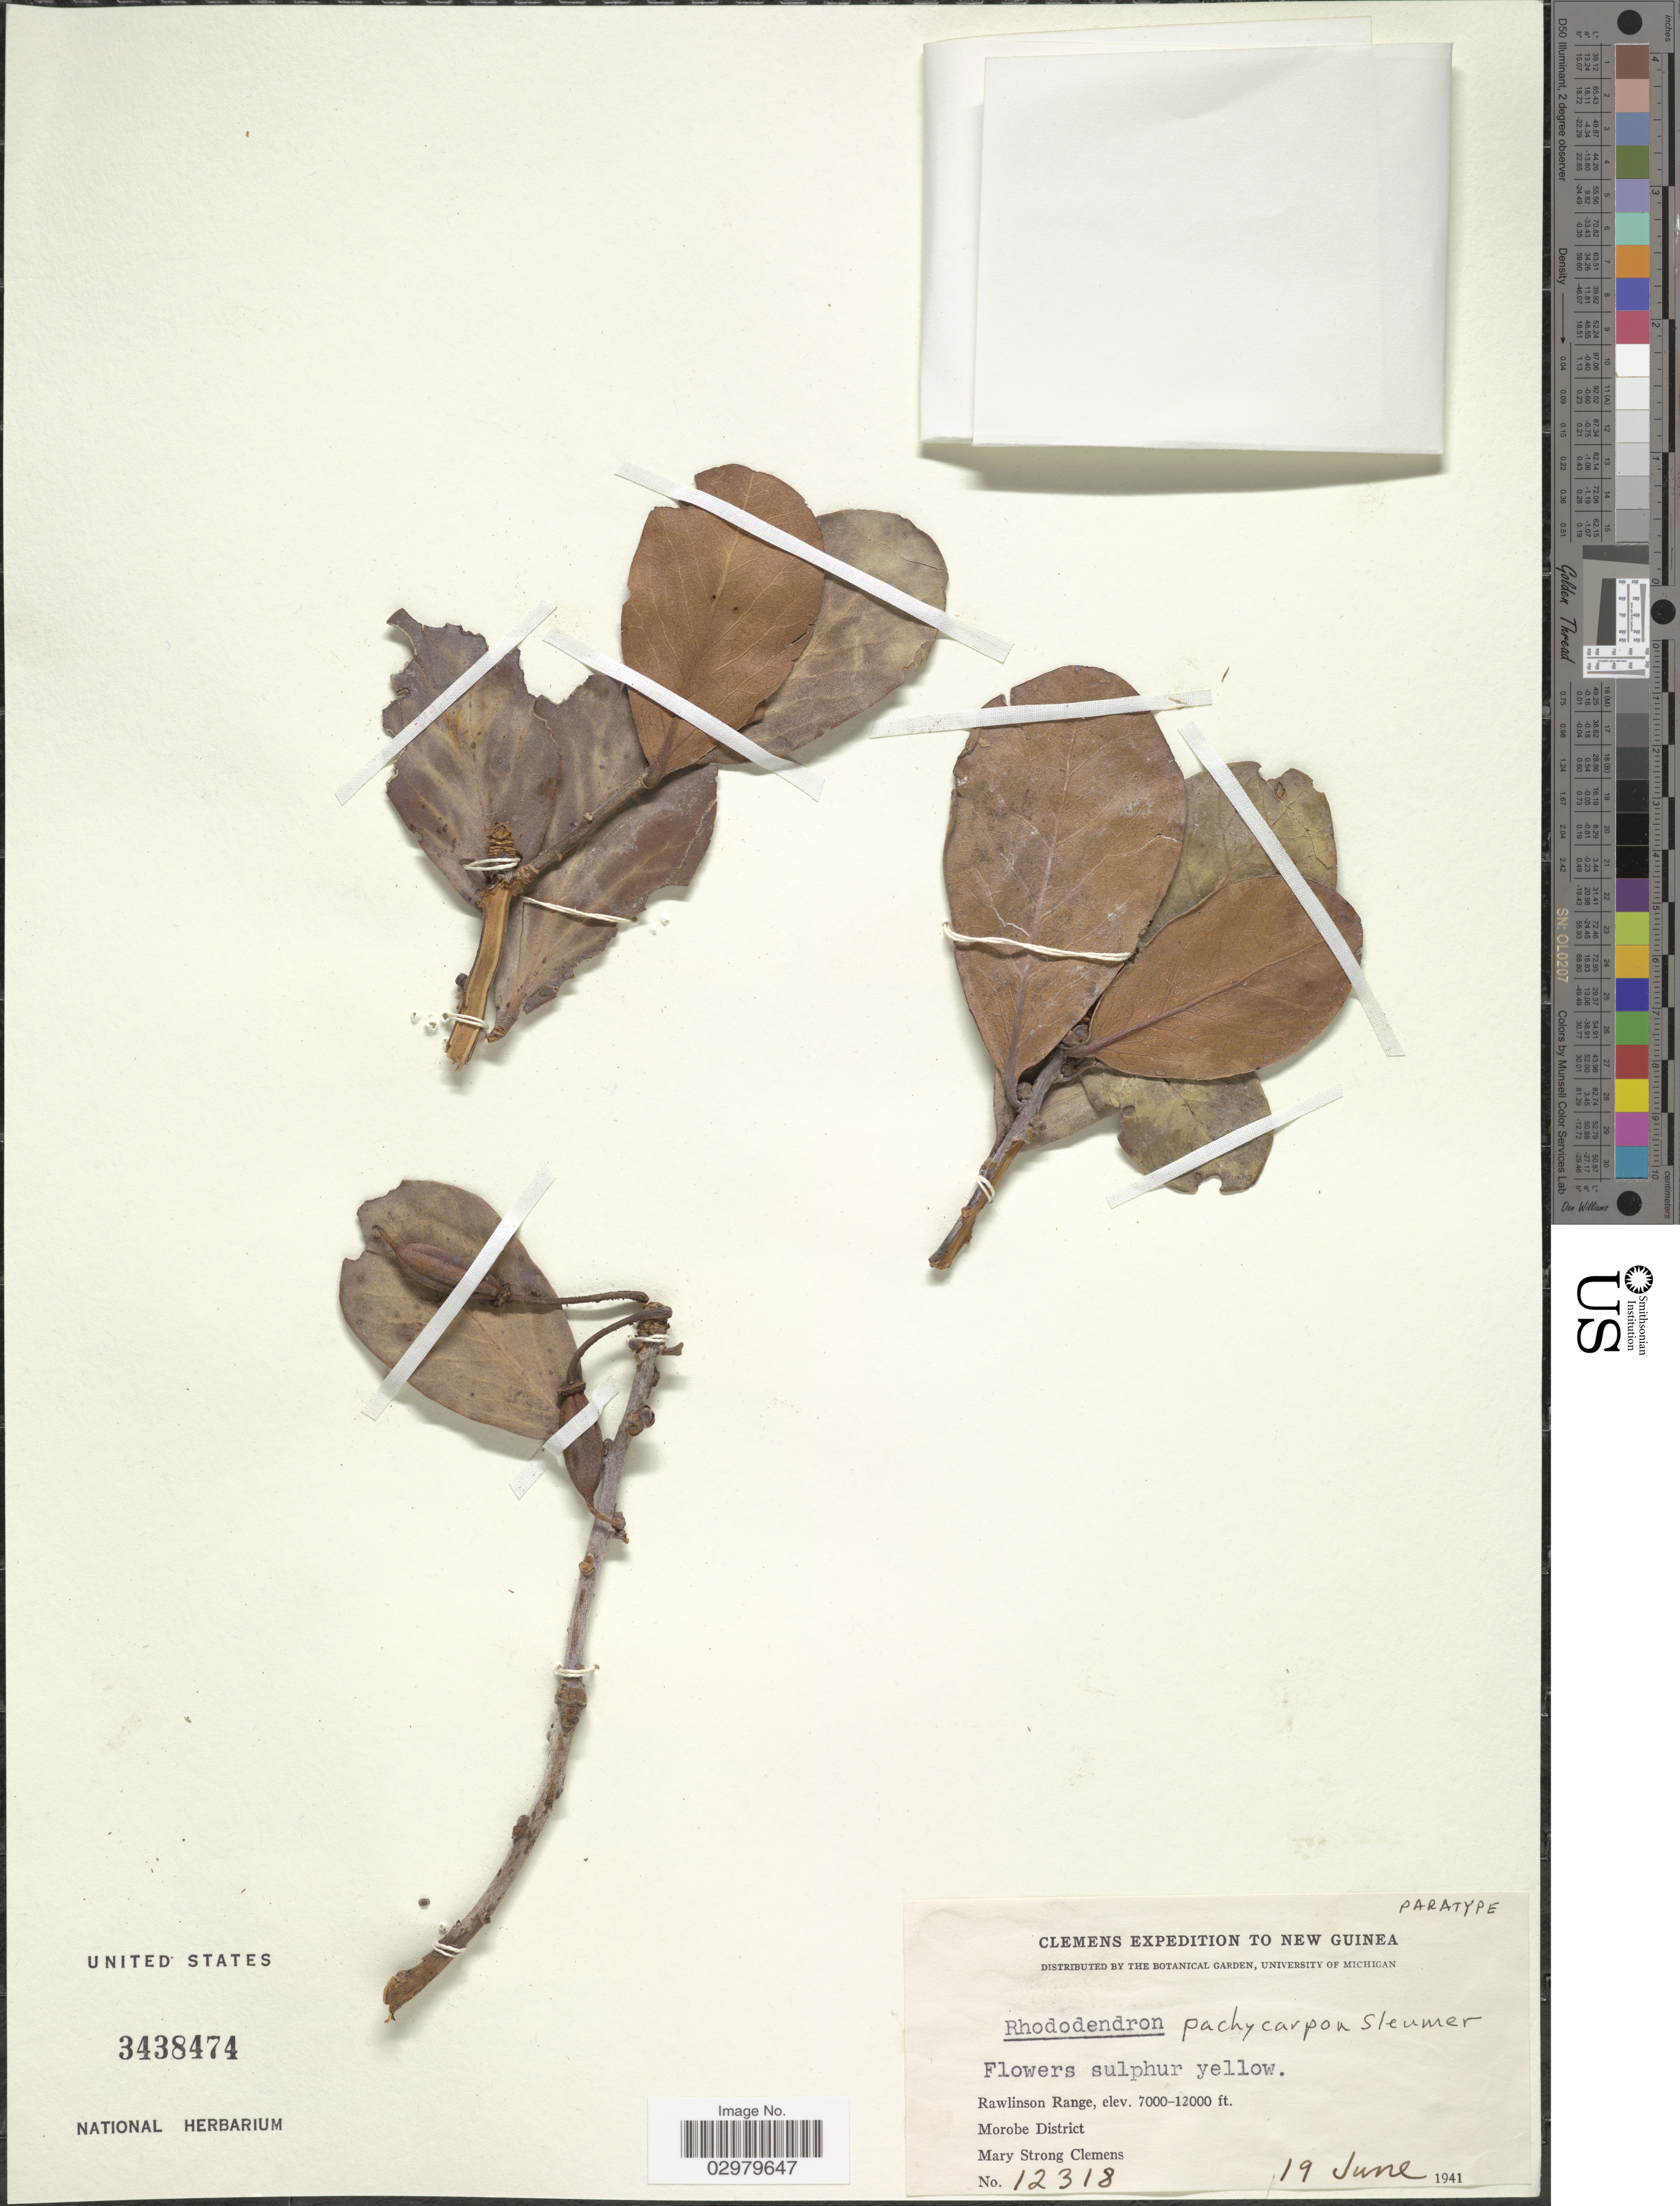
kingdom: Plantae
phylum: Tracheophyta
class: Magnoliopsida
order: Ericales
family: Ericaceae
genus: Rhododendron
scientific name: Rhododendron pachycarpon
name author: Sleumer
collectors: M. S. Clemens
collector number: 12318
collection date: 1941-06-19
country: Papua New Guinea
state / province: Morobe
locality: New Guinea. Rawlinson Range, Morobe District.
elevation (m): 2134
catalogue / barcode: US 3438474